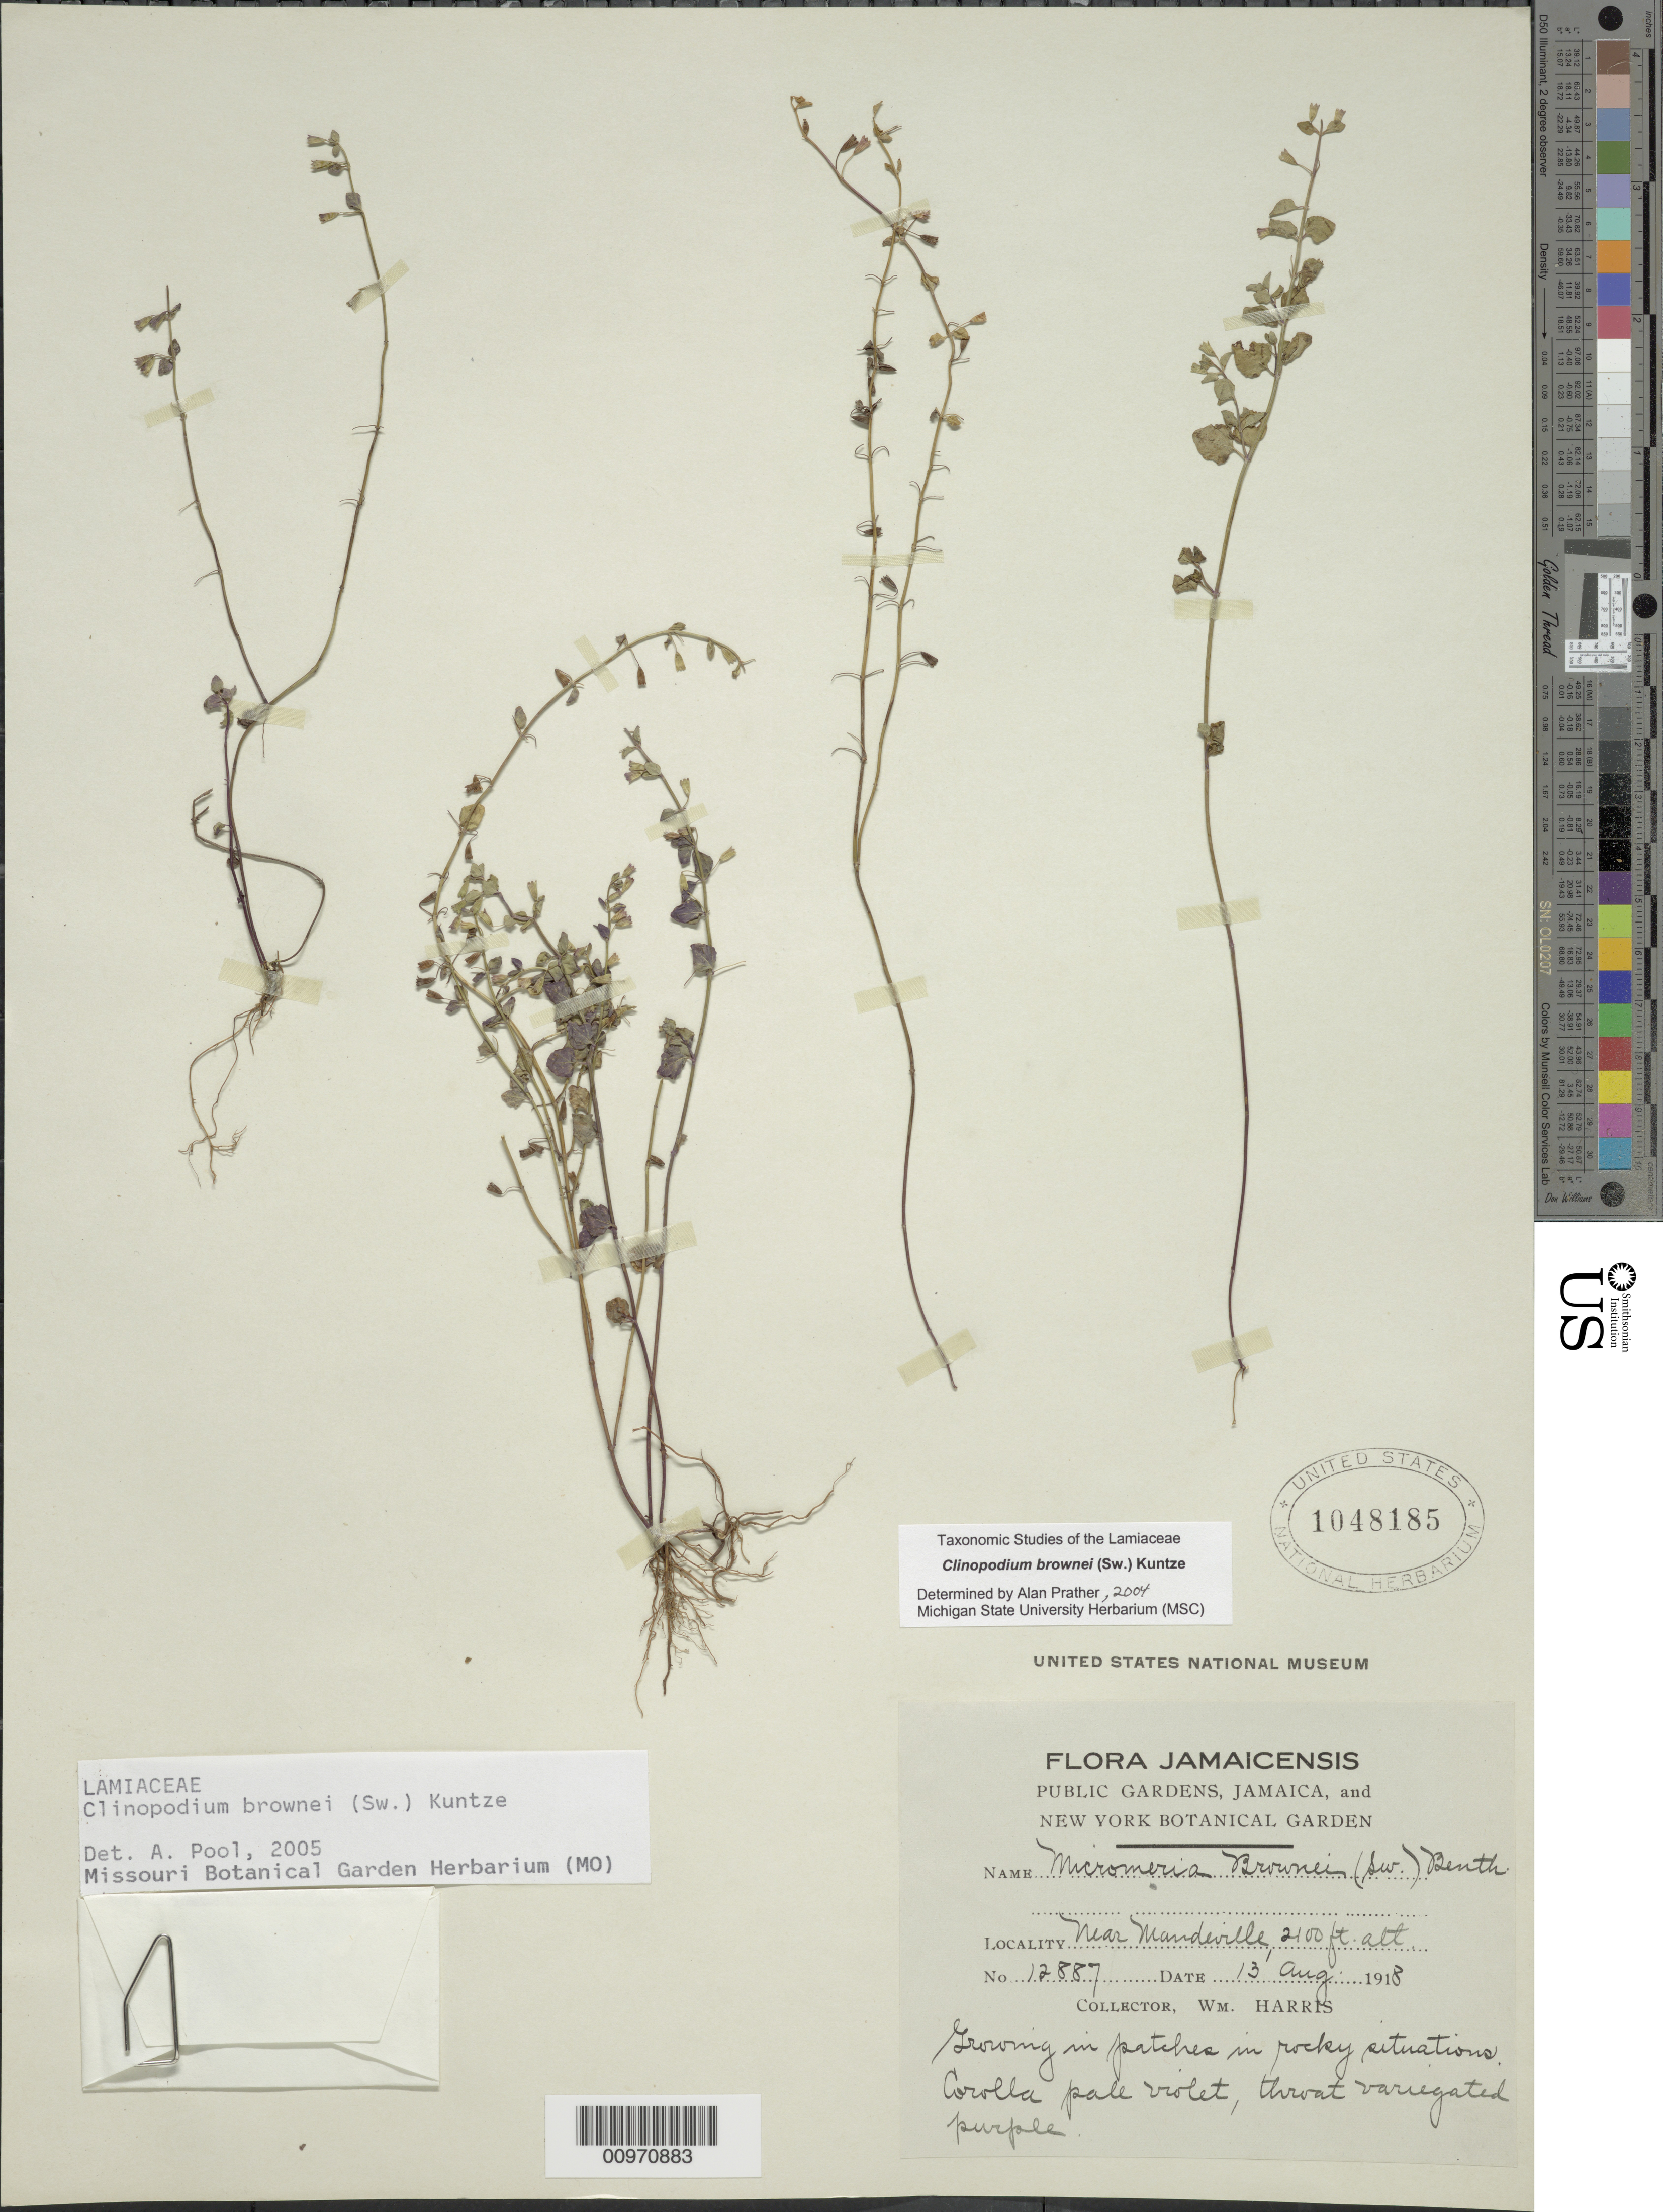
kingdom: Plantae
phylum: Tracheophyta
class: Magnoliopsida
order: Lamiales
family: Lamiaceae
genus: Clinopodium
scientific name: Clinopodium brownei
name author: (Sw.) Kuntze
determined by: Pool, A., (MO), Missouri Botanical Garden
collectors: W. H. Harris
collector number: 12887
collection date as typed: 13 Aug 1918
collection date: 1918-08-13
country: Jamaica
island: Jamaica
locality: Near Mandeville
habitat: Growing in patches in rocky situations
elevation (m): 640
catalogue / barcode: US 1048185